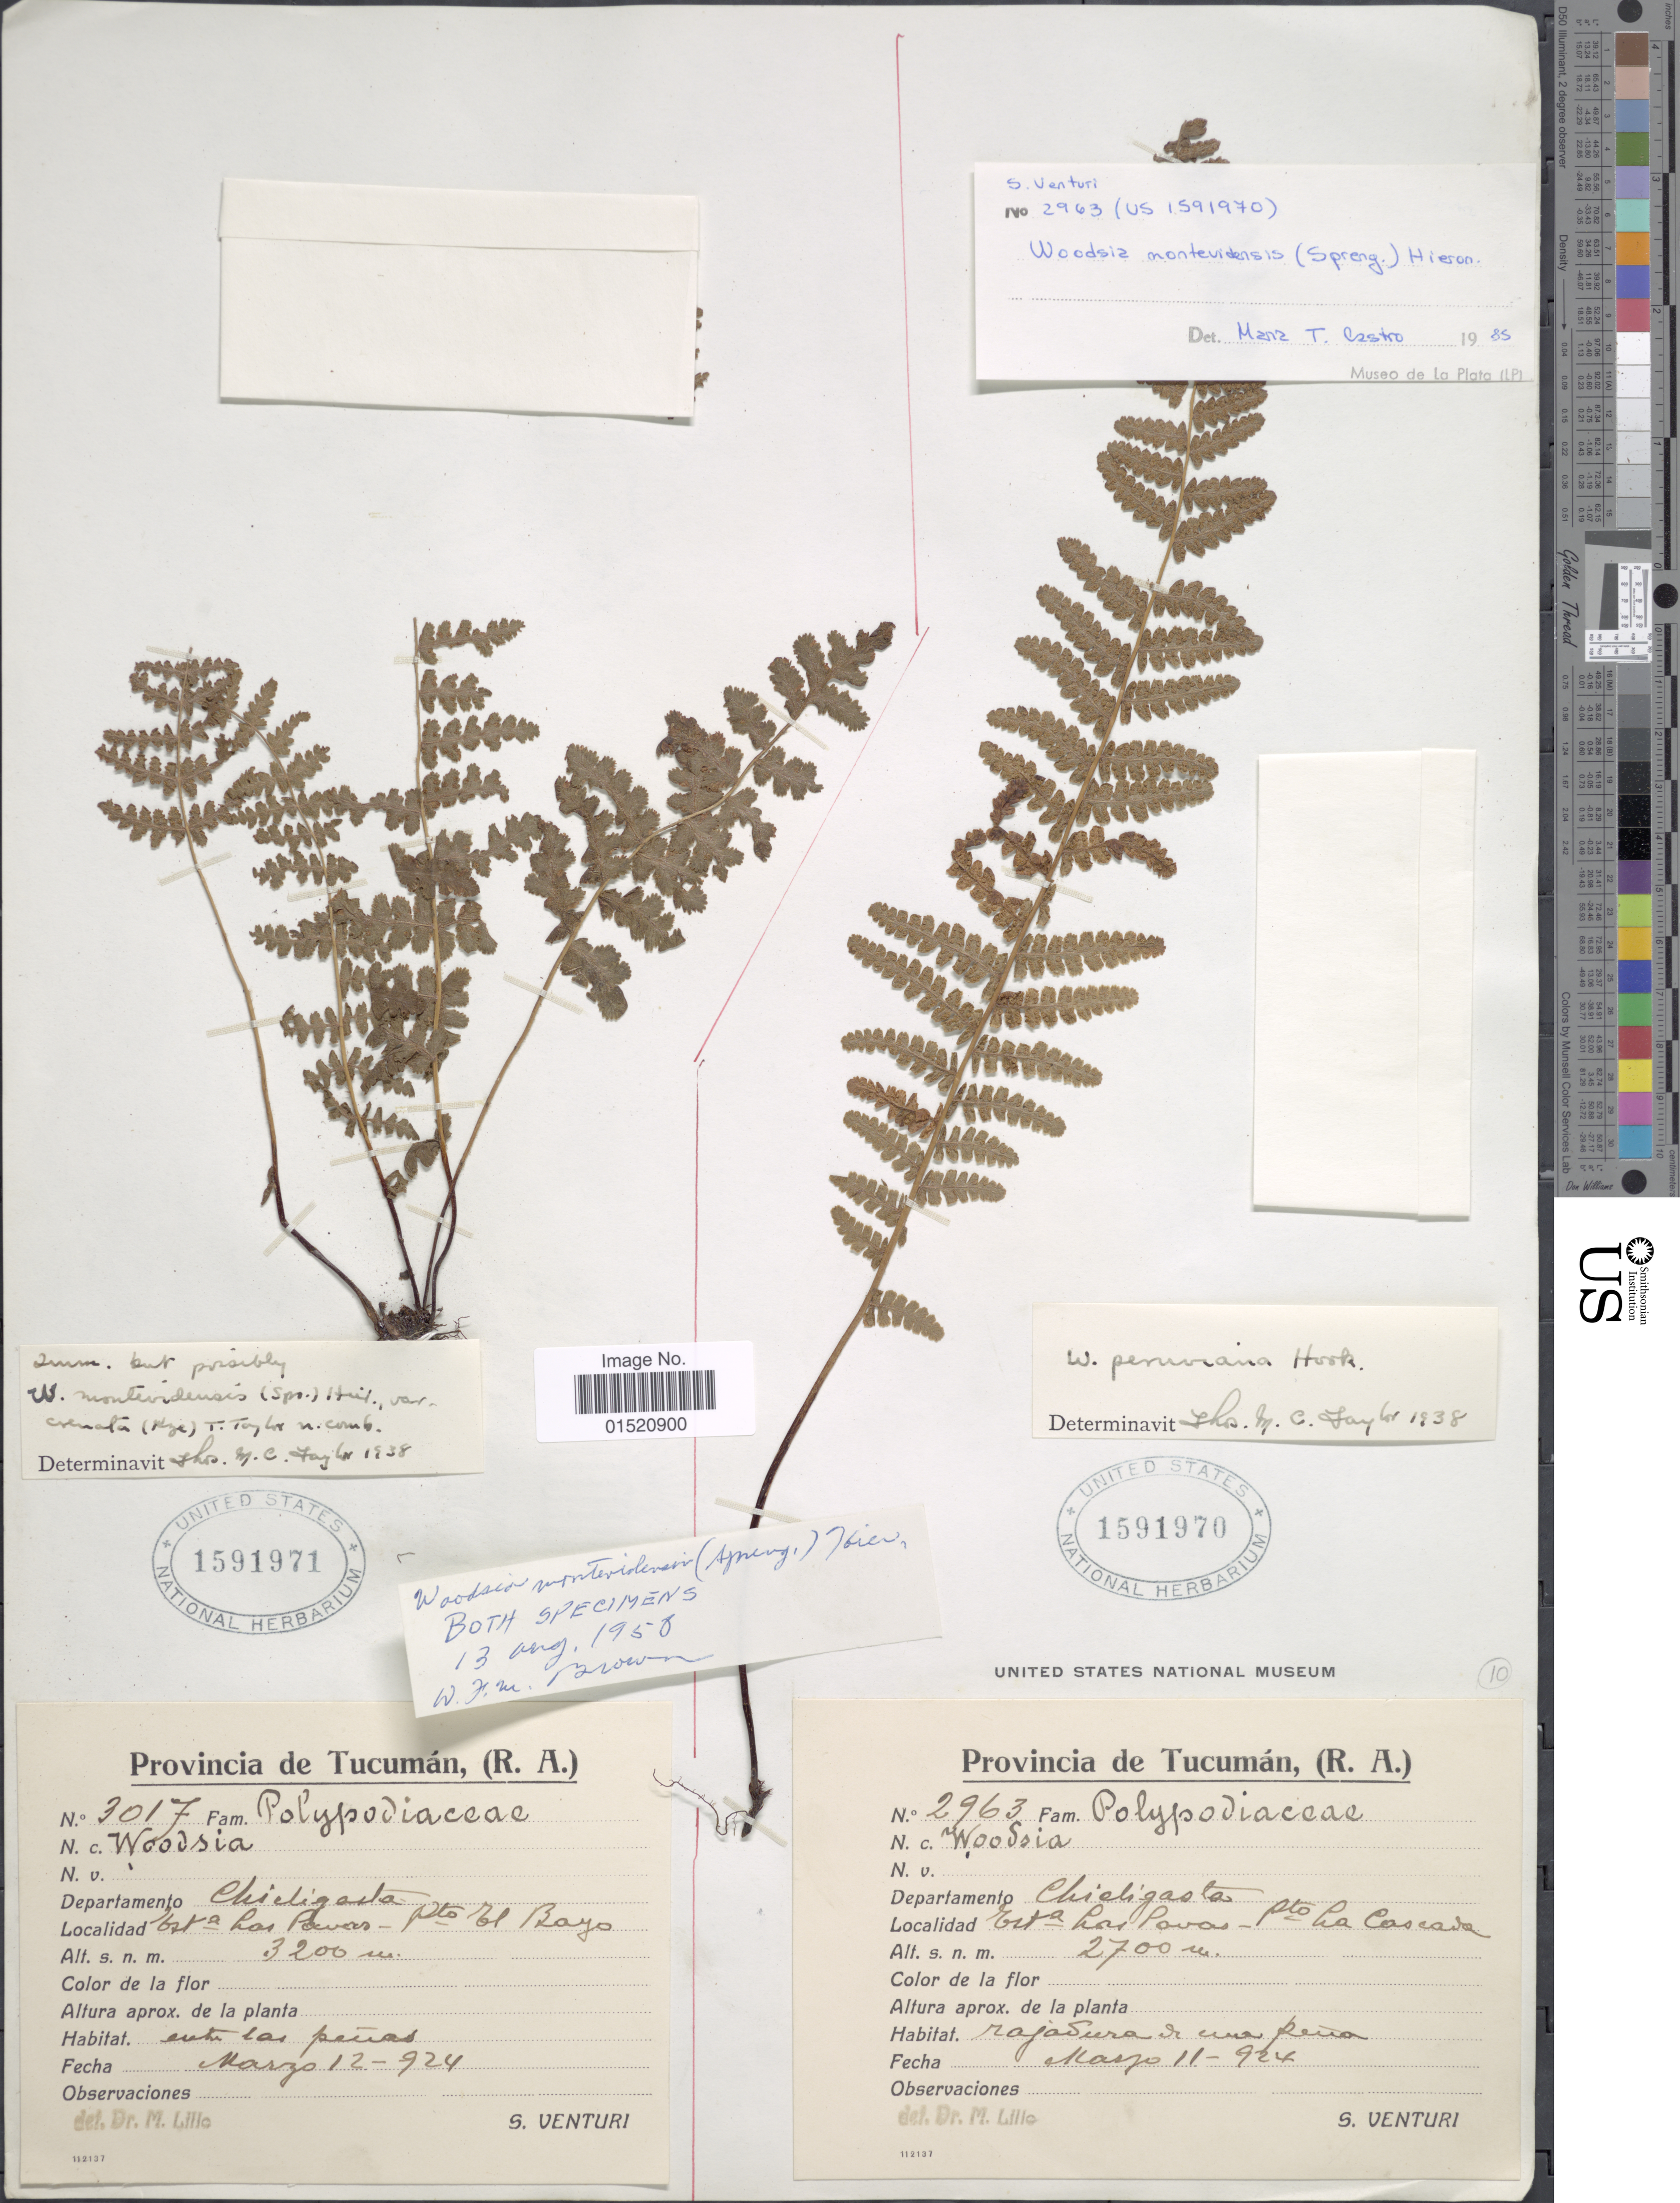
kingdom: Plantae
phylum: Tracheophyta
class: Polypodiopsida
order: Polypodiales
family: Woodsiaceae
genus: Woodsia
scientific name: Woodsia montevidensis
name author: (Spreng.) Hieron.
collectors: S. Venturi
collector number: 3017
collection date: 1924-03-12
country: Argentina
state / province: Tucuman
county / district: Chicligasta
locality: Est-a Las Pavas - Pto El Bayo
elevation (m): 3200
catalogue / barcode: US 1591971